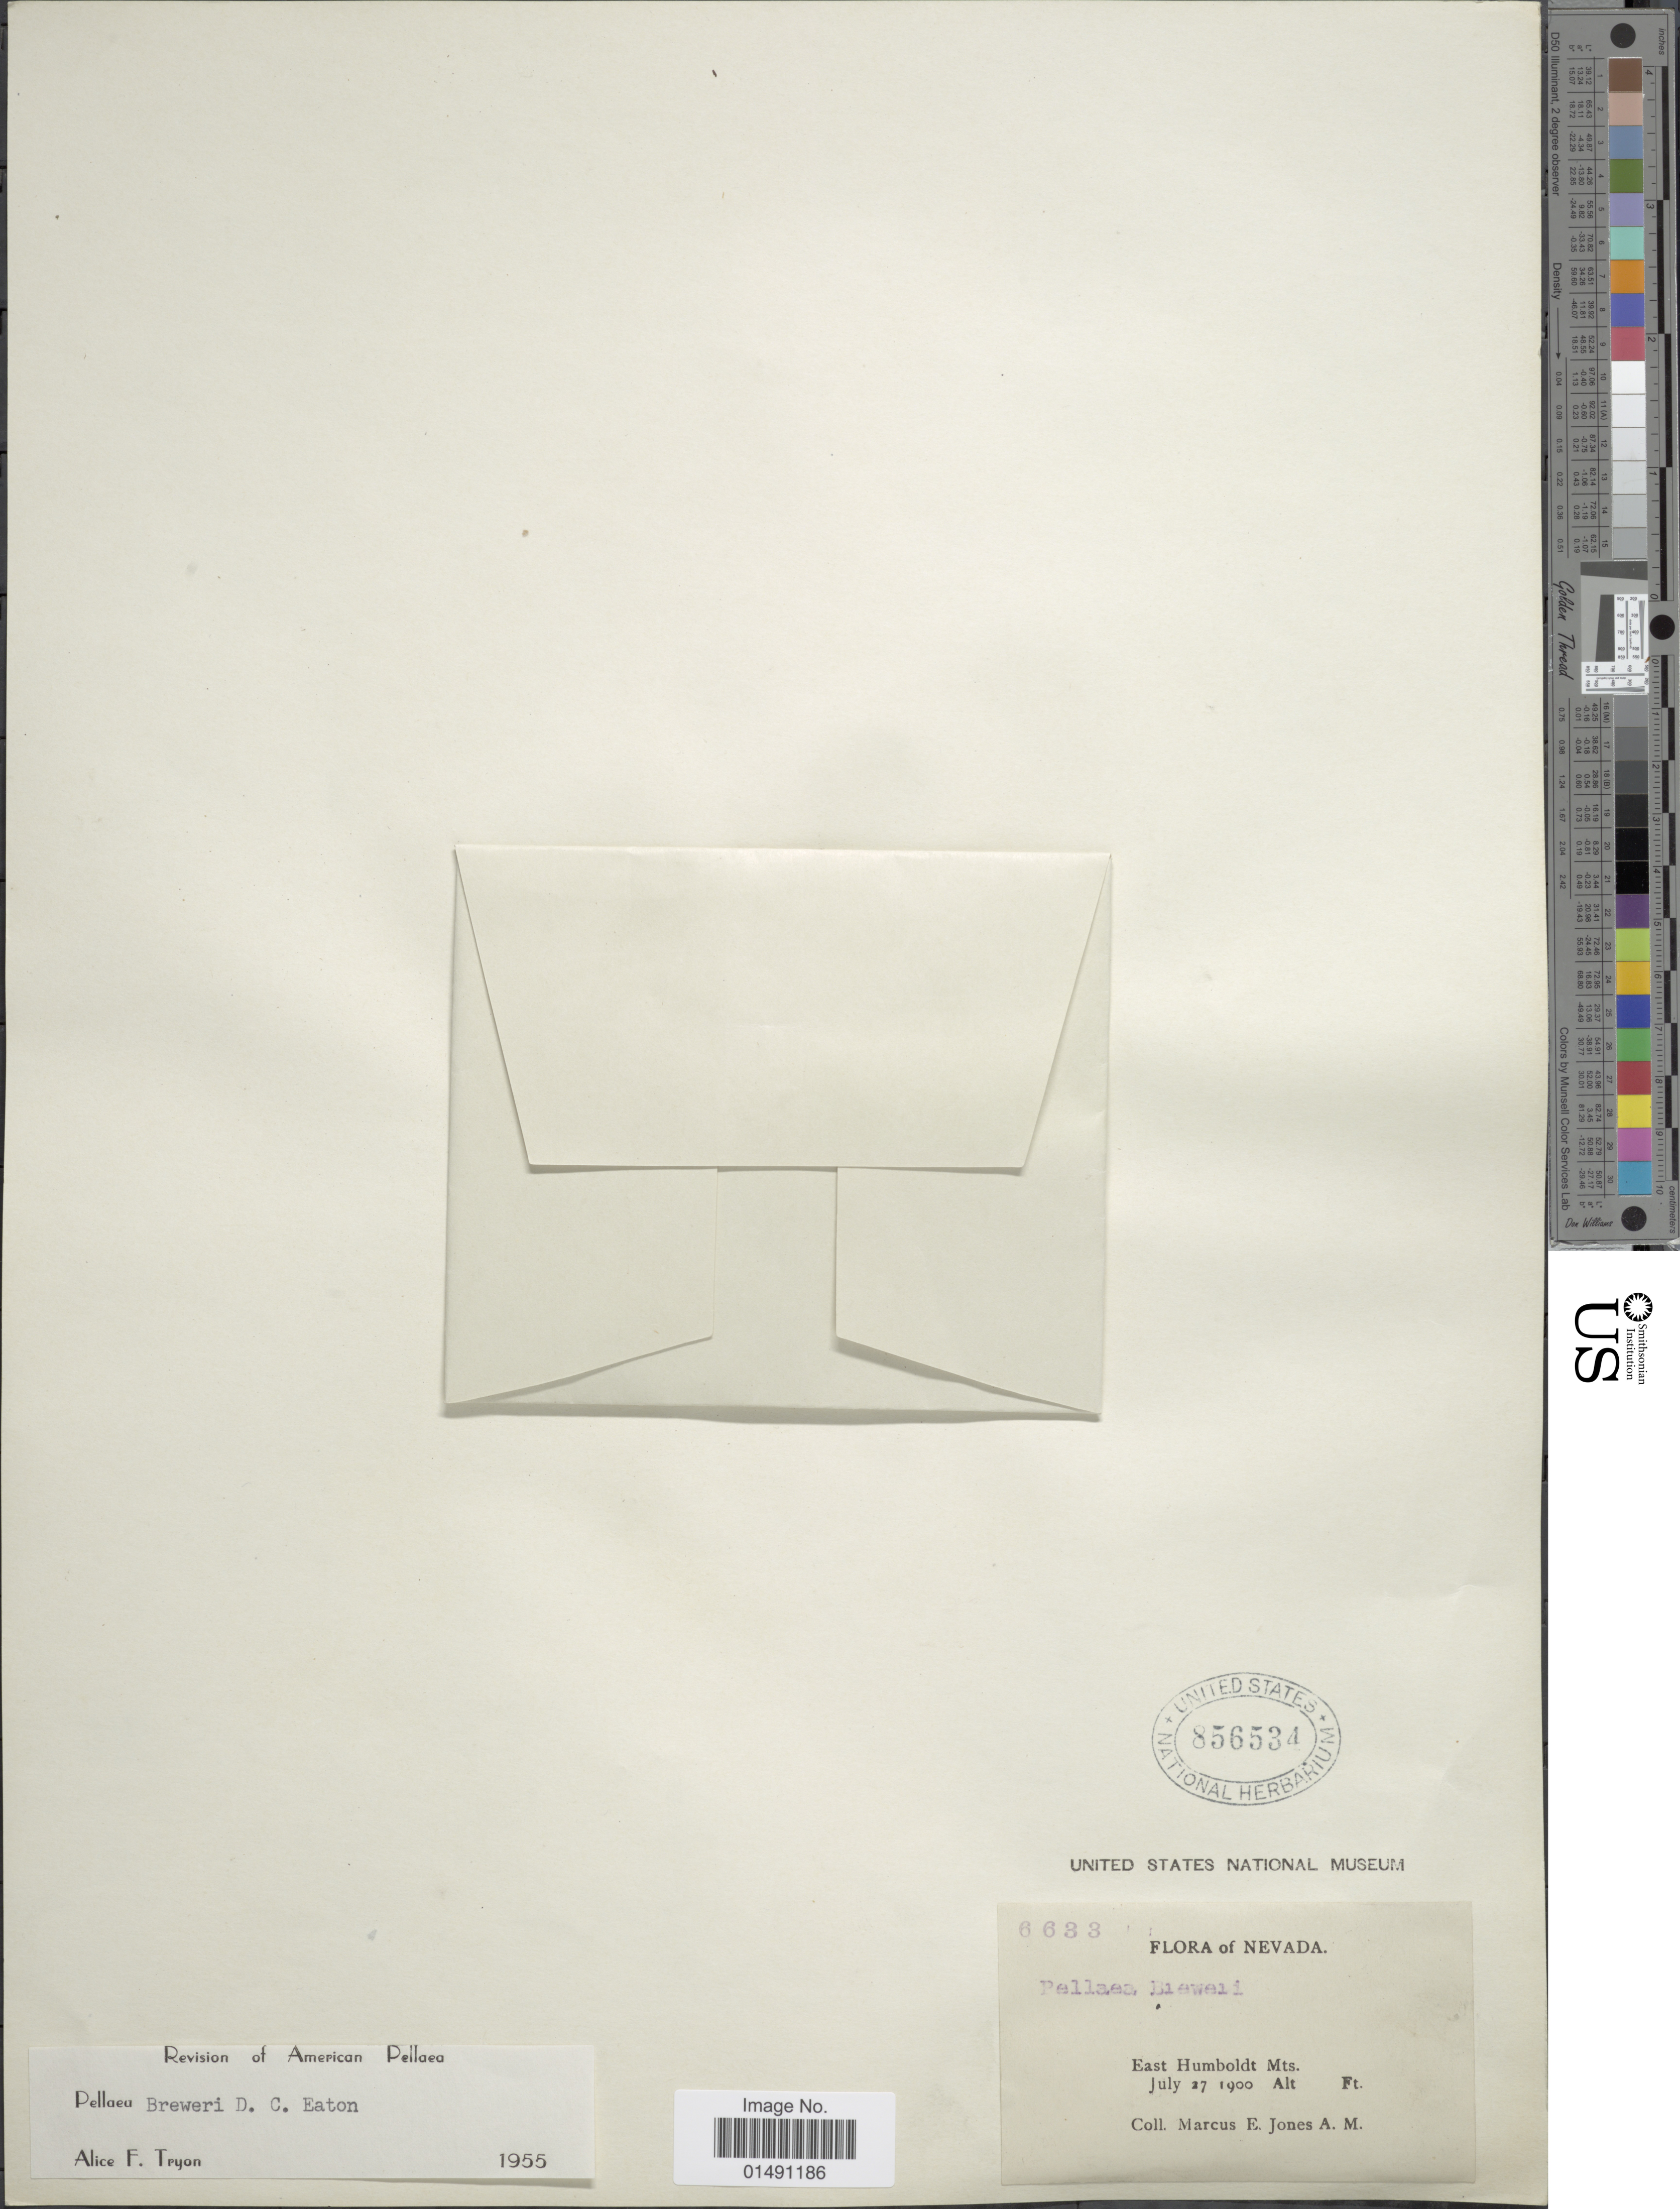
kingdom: Plantae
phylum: Tracheophyta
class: Polypodiopsida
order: Polypodiales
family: Pteridaceae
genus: Pellaea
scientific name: Pellaea breweri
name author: D.C. Eaton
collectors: M. E. Jones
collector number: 6633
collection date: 1900-07-27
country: United States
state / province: Nevada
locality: East Humboldt Mts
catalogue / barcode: US 856534